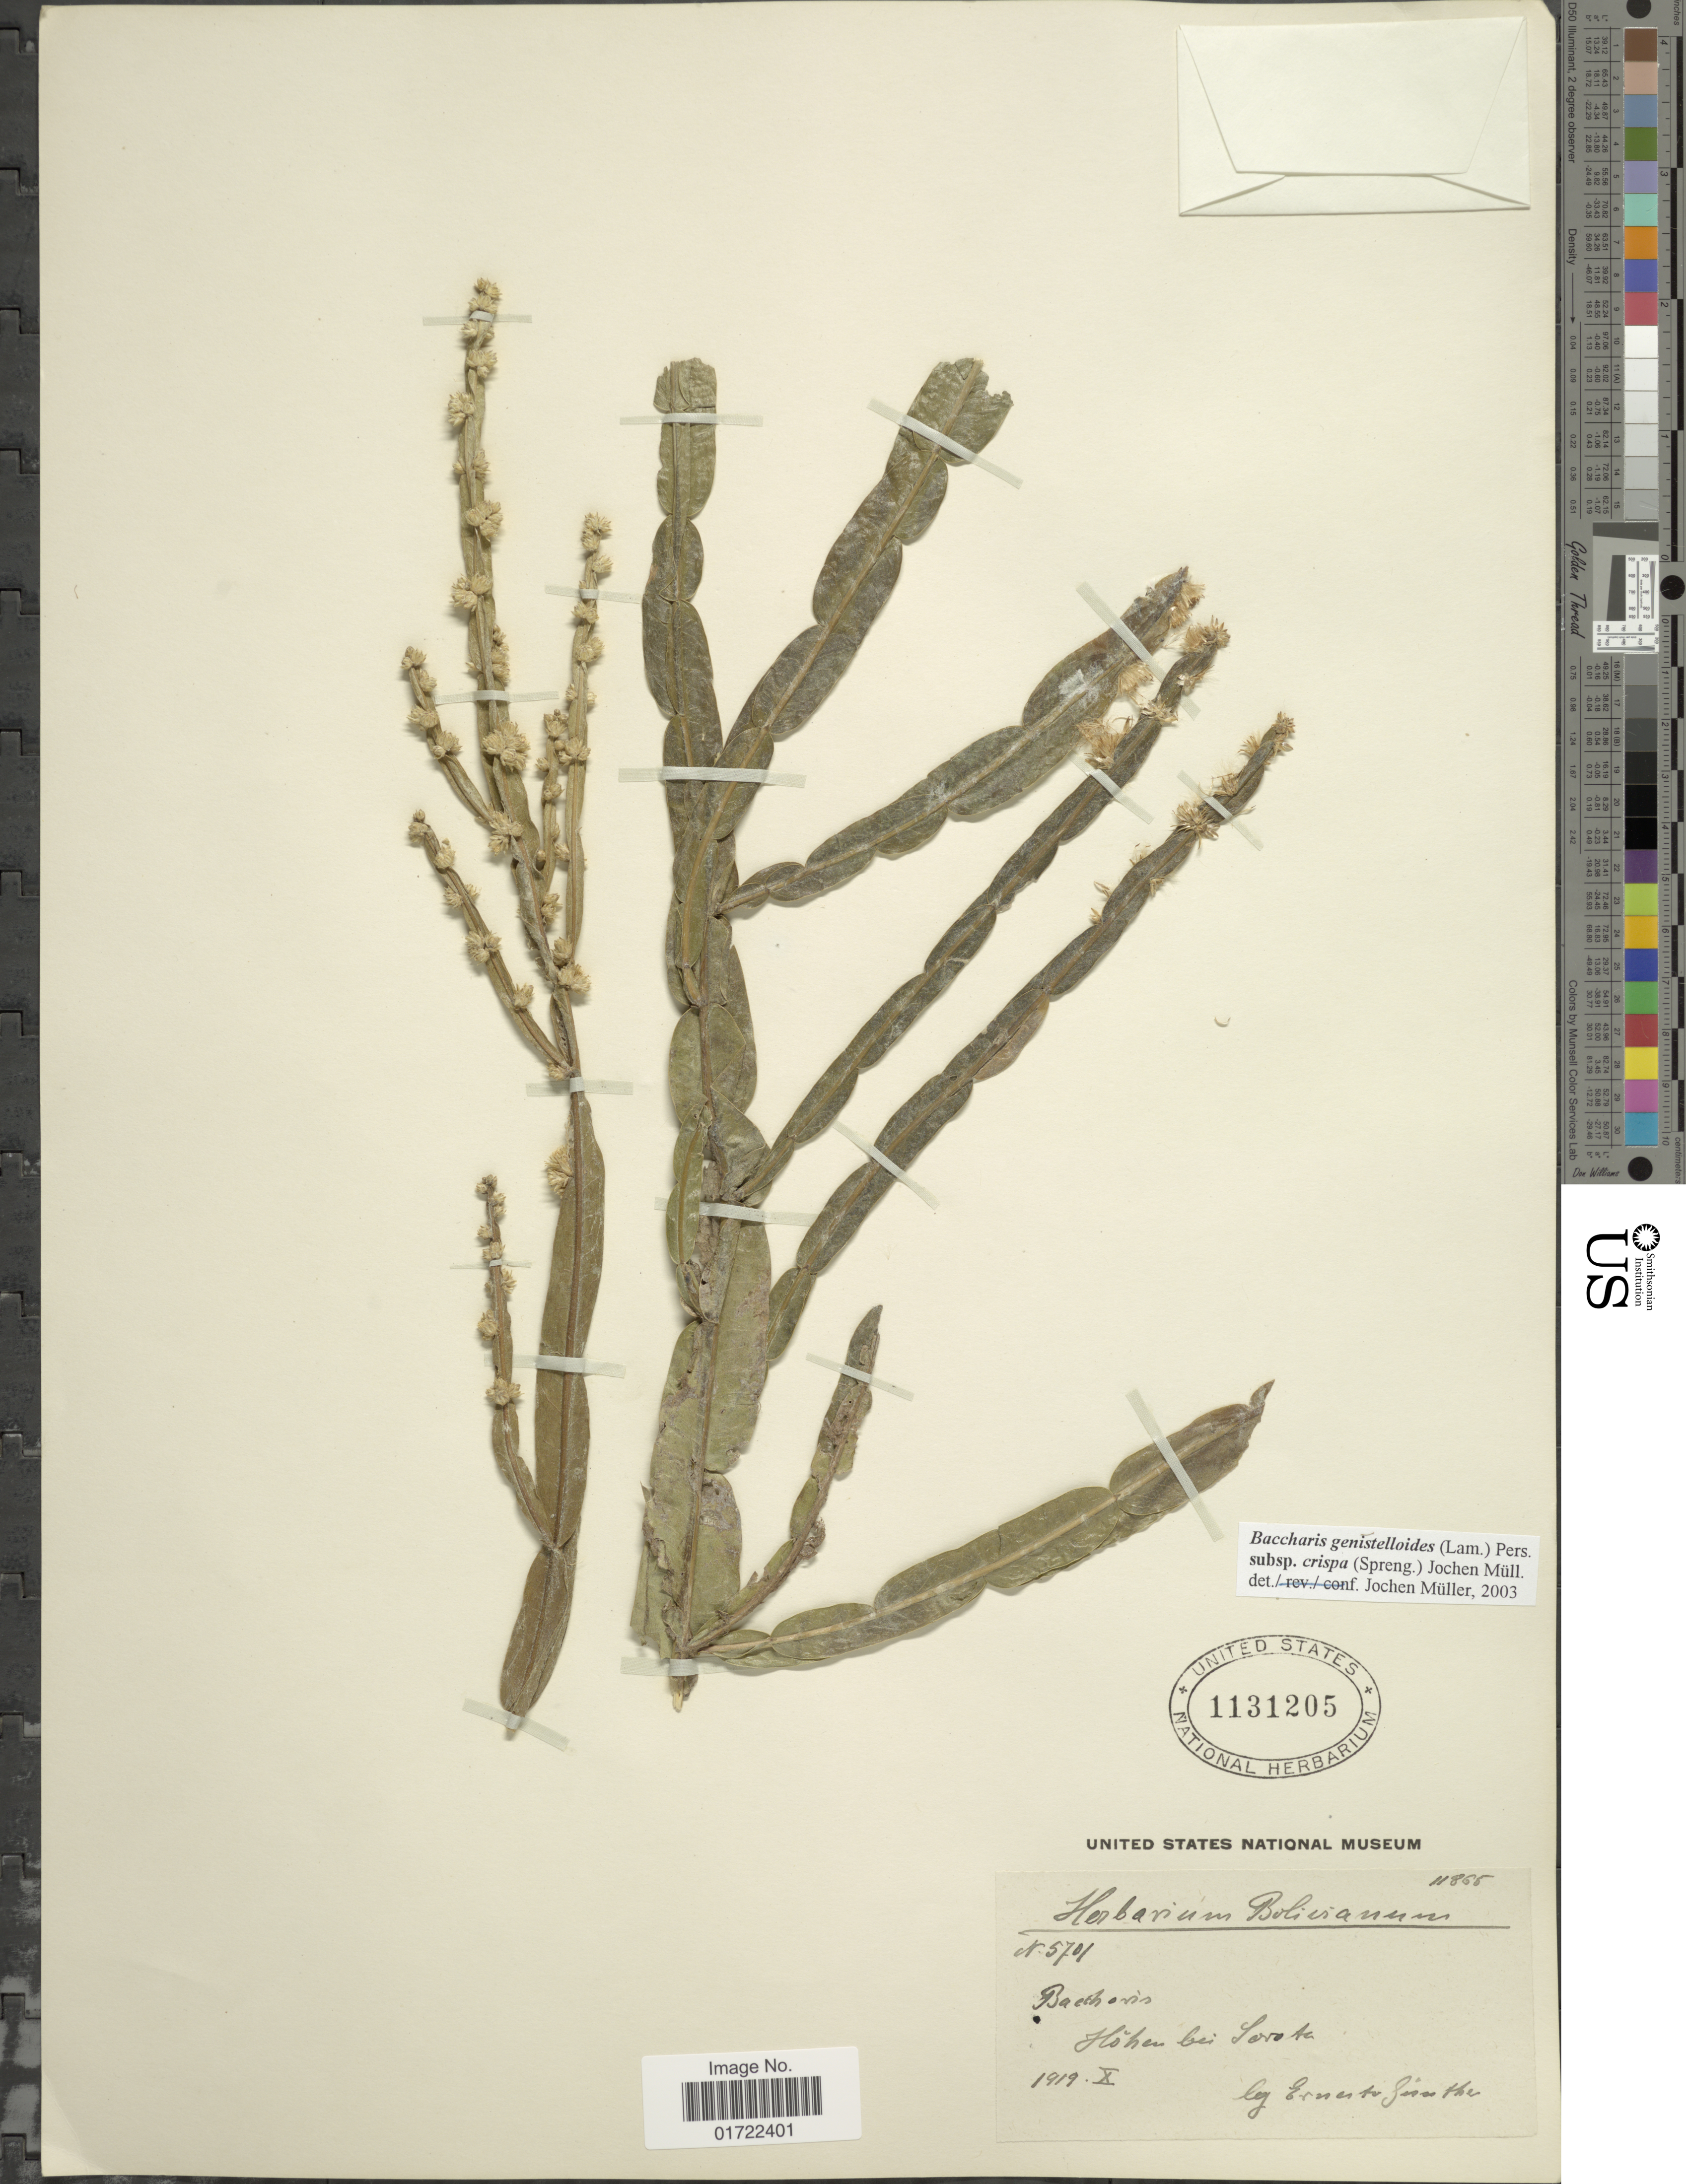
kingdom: Plantae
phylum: Tracheophyta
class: Magnoliopsida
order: Asterales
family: Asteraceae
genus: Baccharis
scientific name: Baccharis genistelloides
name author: (Lam.) Pers.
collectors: E. Gunther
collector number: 5701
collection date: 1919-10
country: Bolivia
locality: Hohen bei Sorata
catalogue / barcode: US 1131205